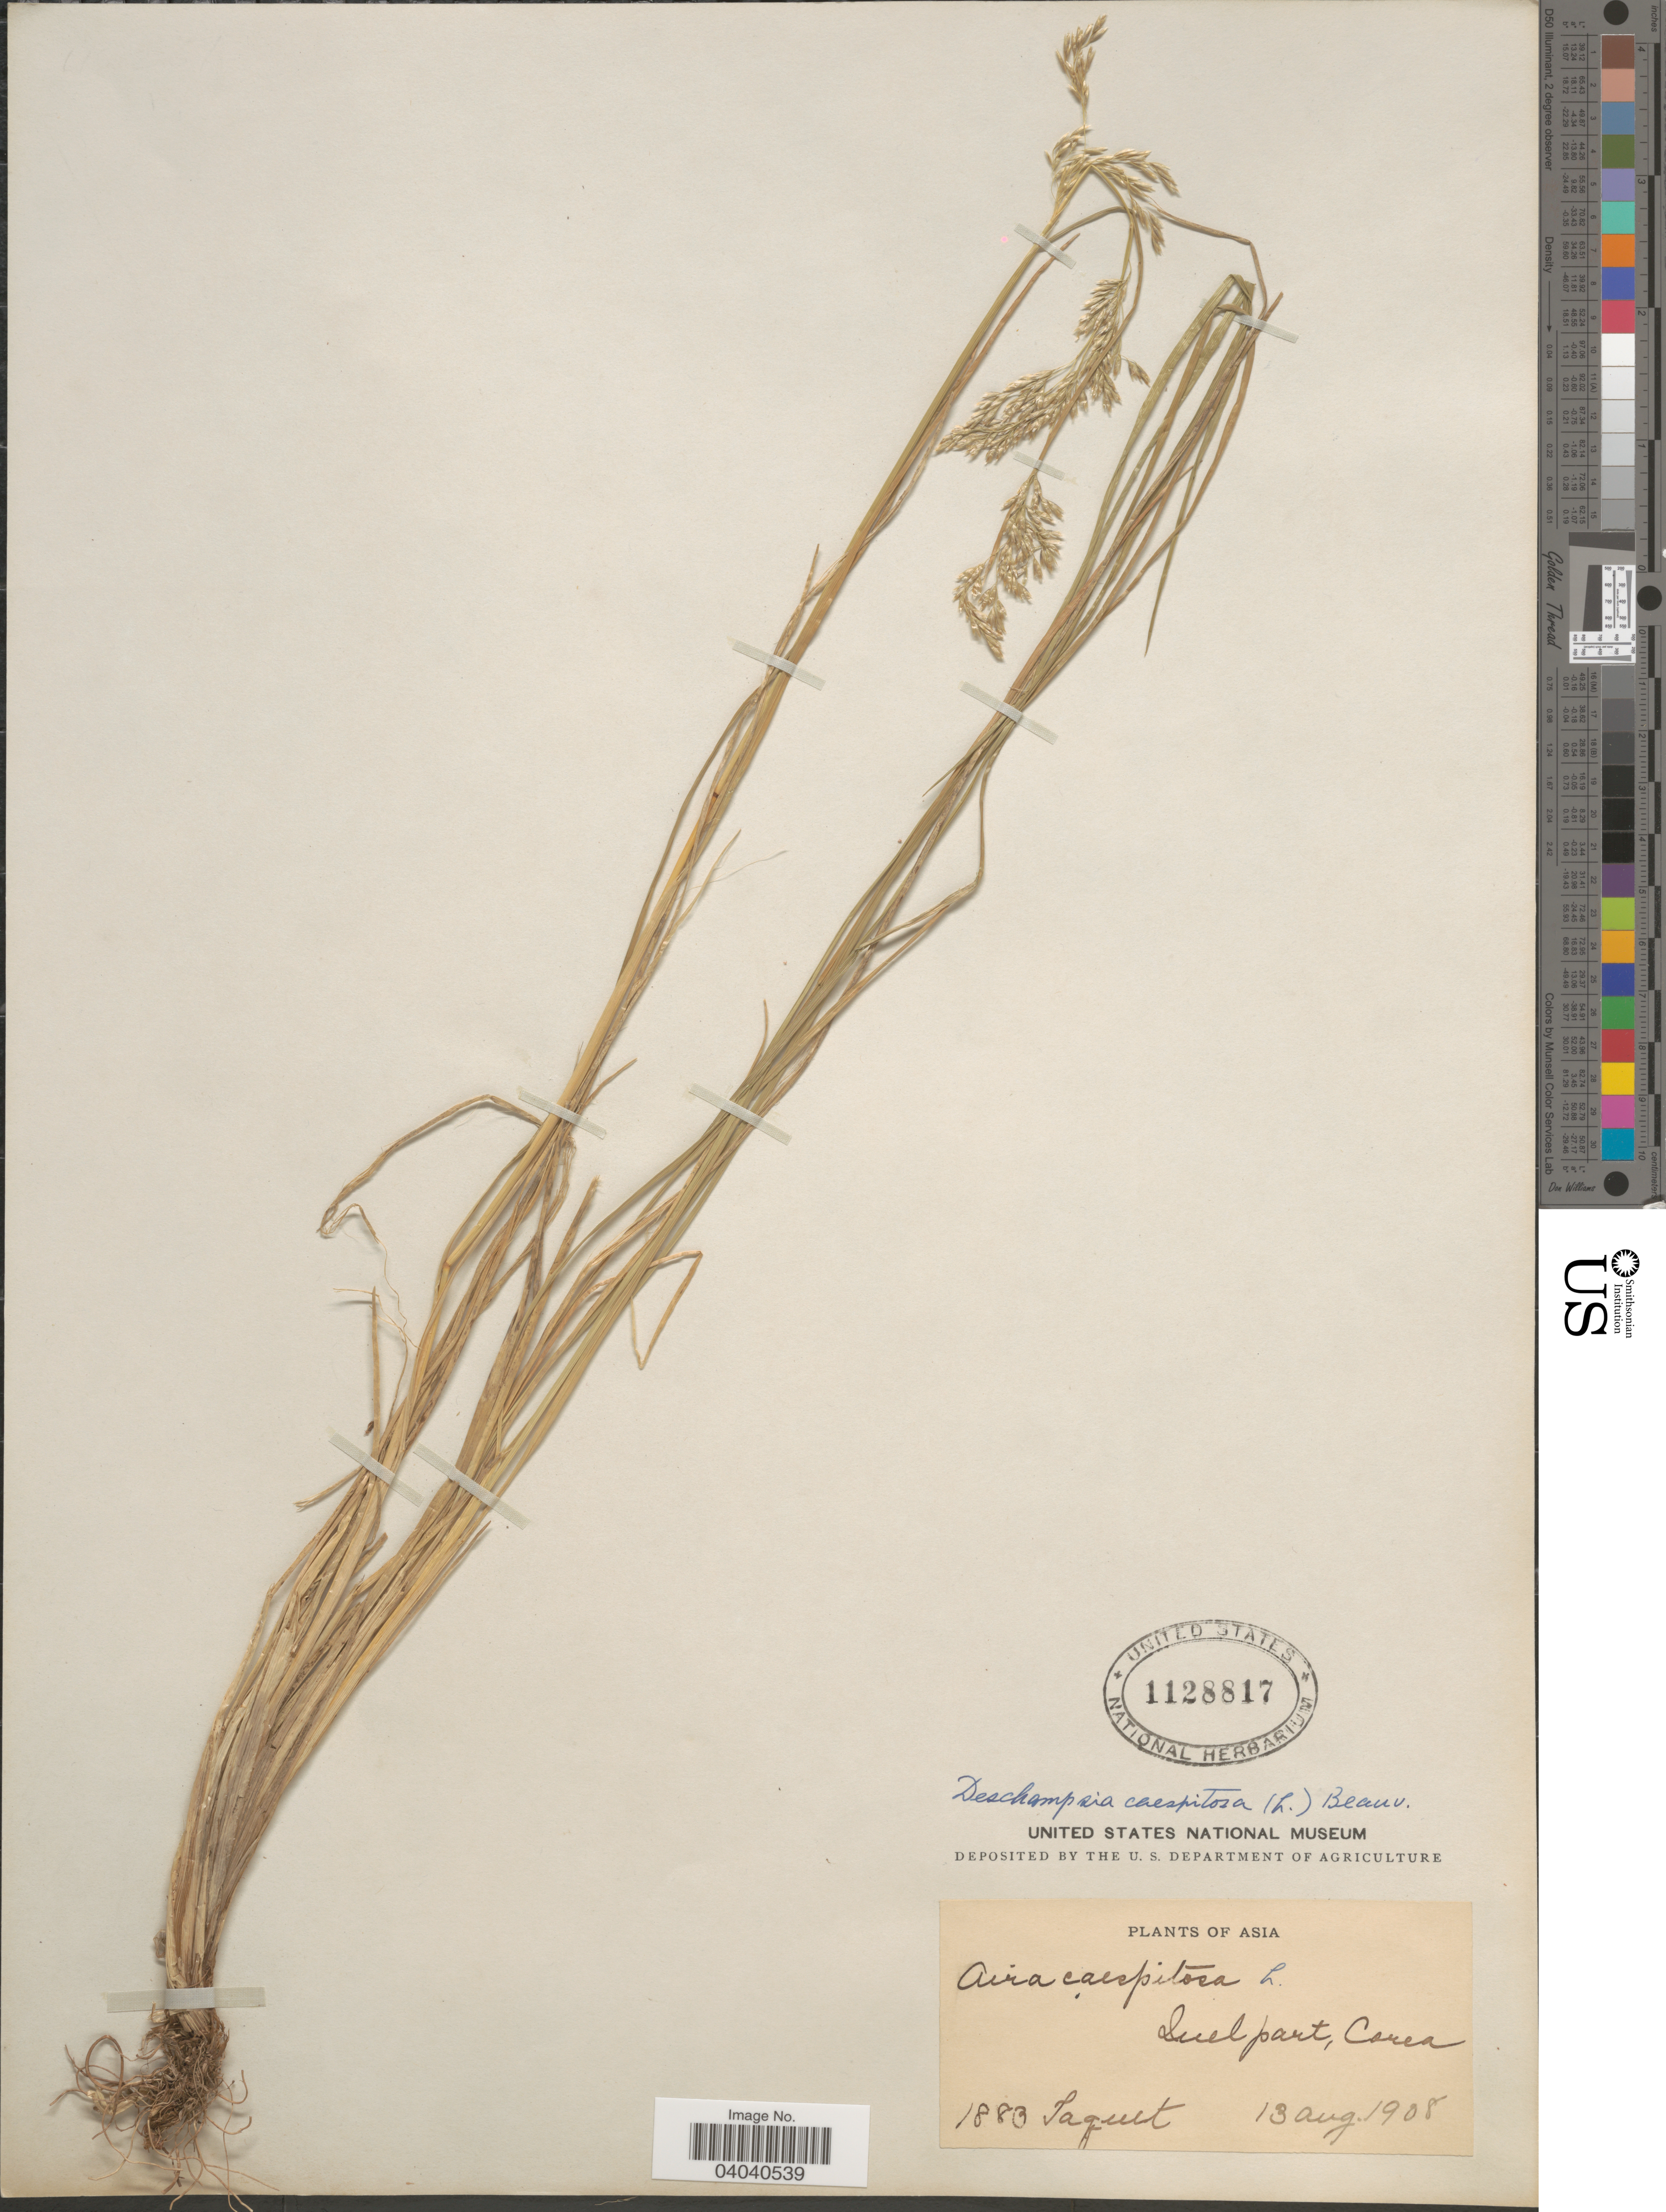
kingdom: Plantae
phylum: Tracheophyta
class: Liliopsida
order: Poales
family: Poaceae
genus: Deschampsia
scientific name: Deschampsia cespitosa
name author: (L.) P. Beauv.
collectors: -. Jaquet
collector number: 1883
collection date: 1908-08-13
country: South Korea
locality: Quelpart, Corea.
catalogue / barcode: US 1128817